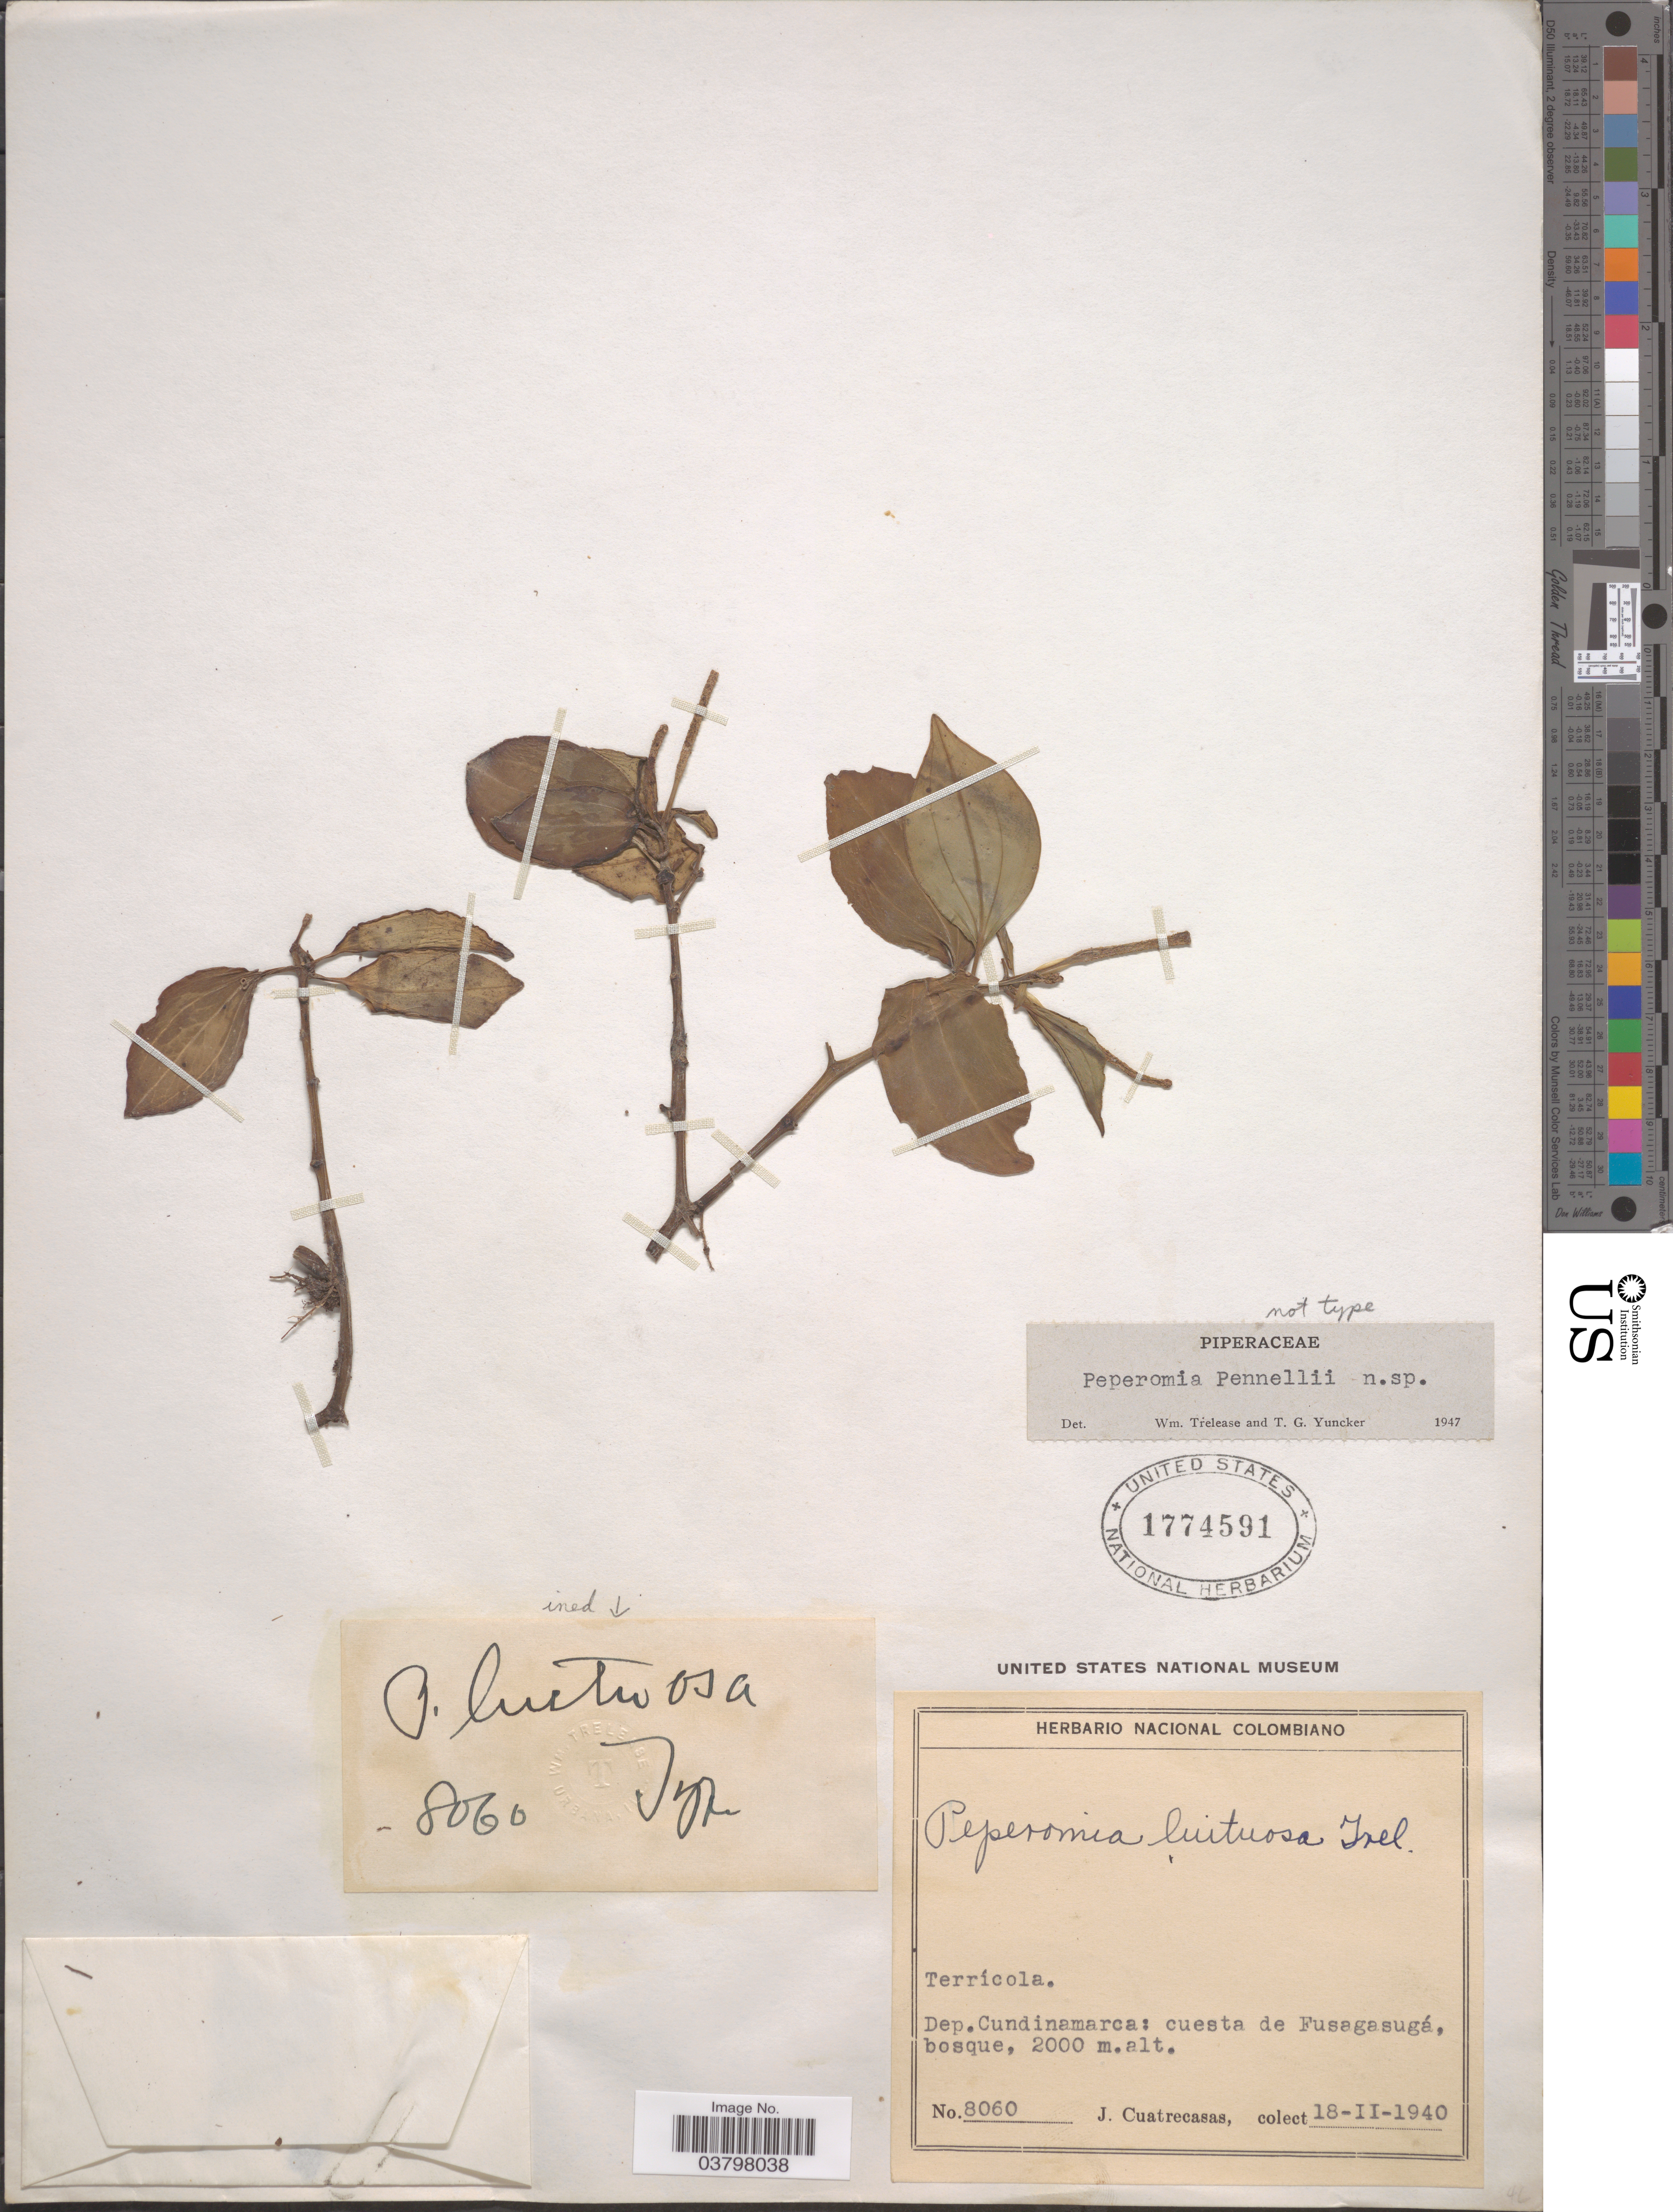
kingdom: Plantae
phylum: Tracheophyta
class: Magnoliopsida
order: Piperales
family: Piperaceae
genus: Peperomia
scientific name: Peperomia pennellii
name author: Trel. & Yunck.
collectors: J. Cuatrecasas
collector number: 8060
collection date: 1940-02-18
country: Colombia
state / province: Cundinamarca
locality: Dep. Cundinamarca: cuesta de Fusagasugá.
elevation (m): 2000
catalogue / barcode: US 1774591